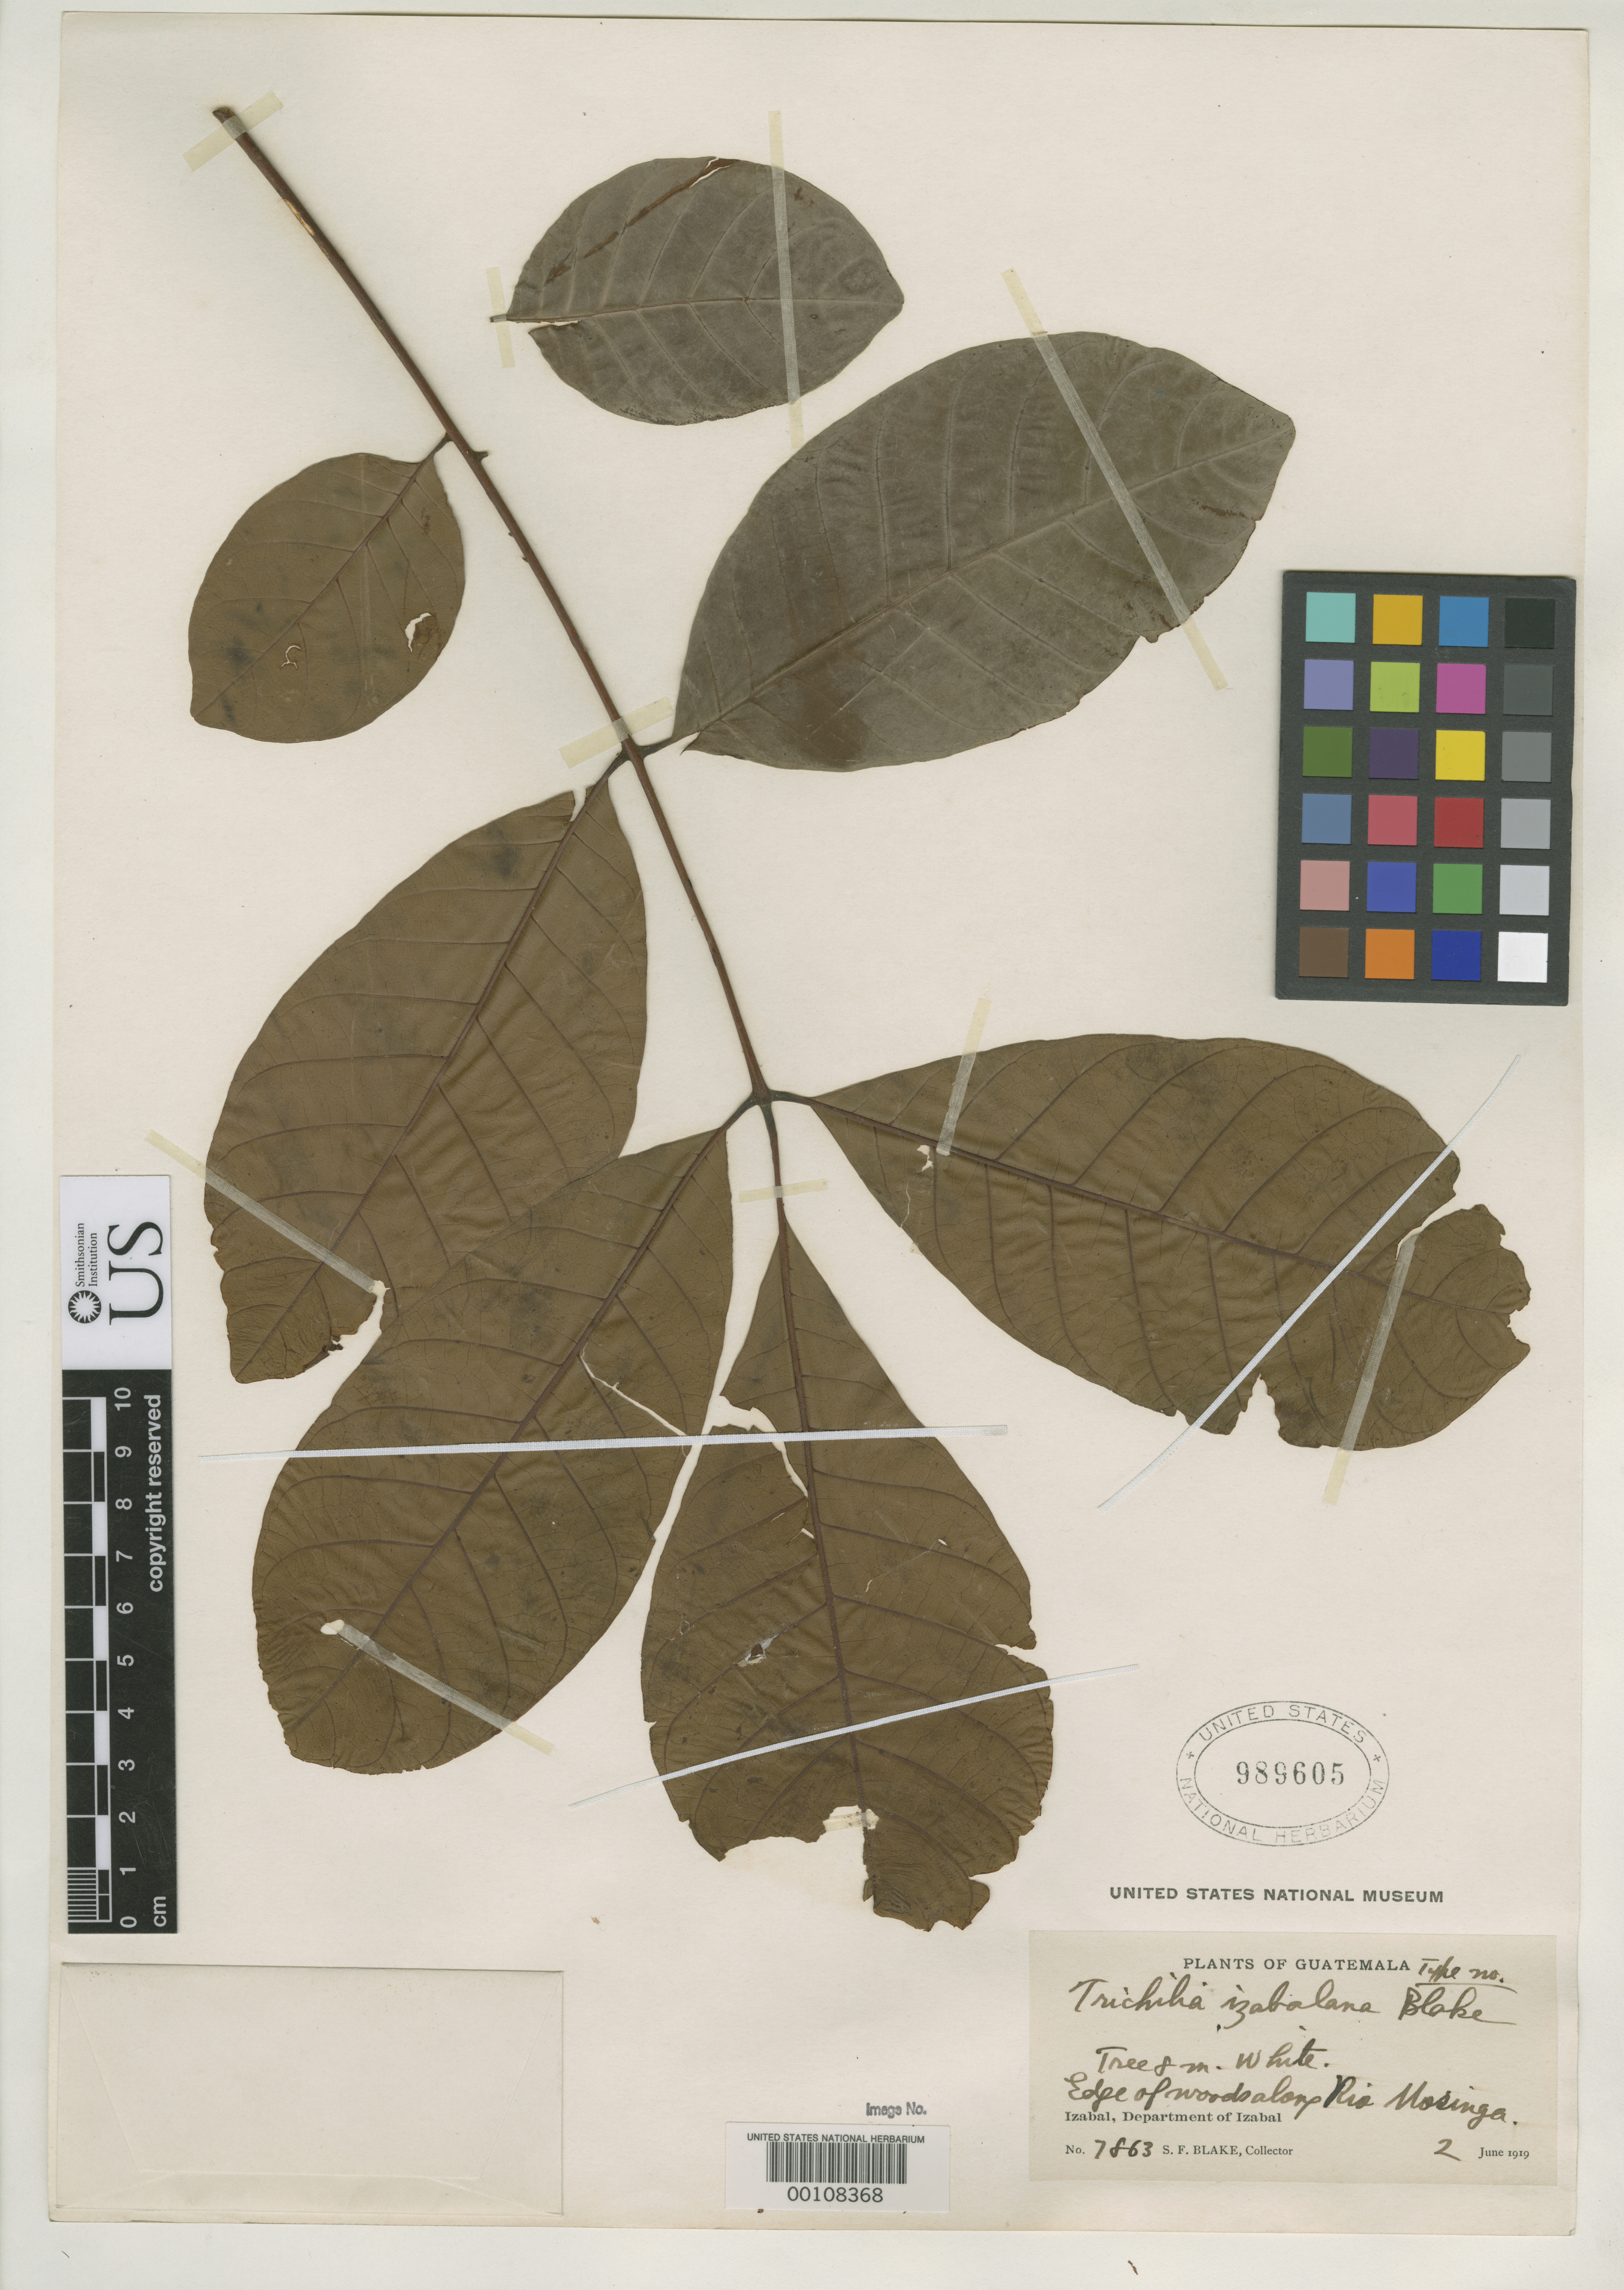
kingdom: Plantae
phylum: Tracheophyta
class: Magnoliopsida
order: Sapindales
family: Meliaceae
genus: Trichilia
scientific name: Trichilia izabalana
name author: S.F. Blake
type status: Isotype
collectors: S. Blake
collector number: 7863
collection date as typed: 02 Jun 1919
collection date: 1919-06-02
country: Guatemala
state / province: Izabal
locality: Along Rio Mosinga.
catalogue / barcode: US 989605